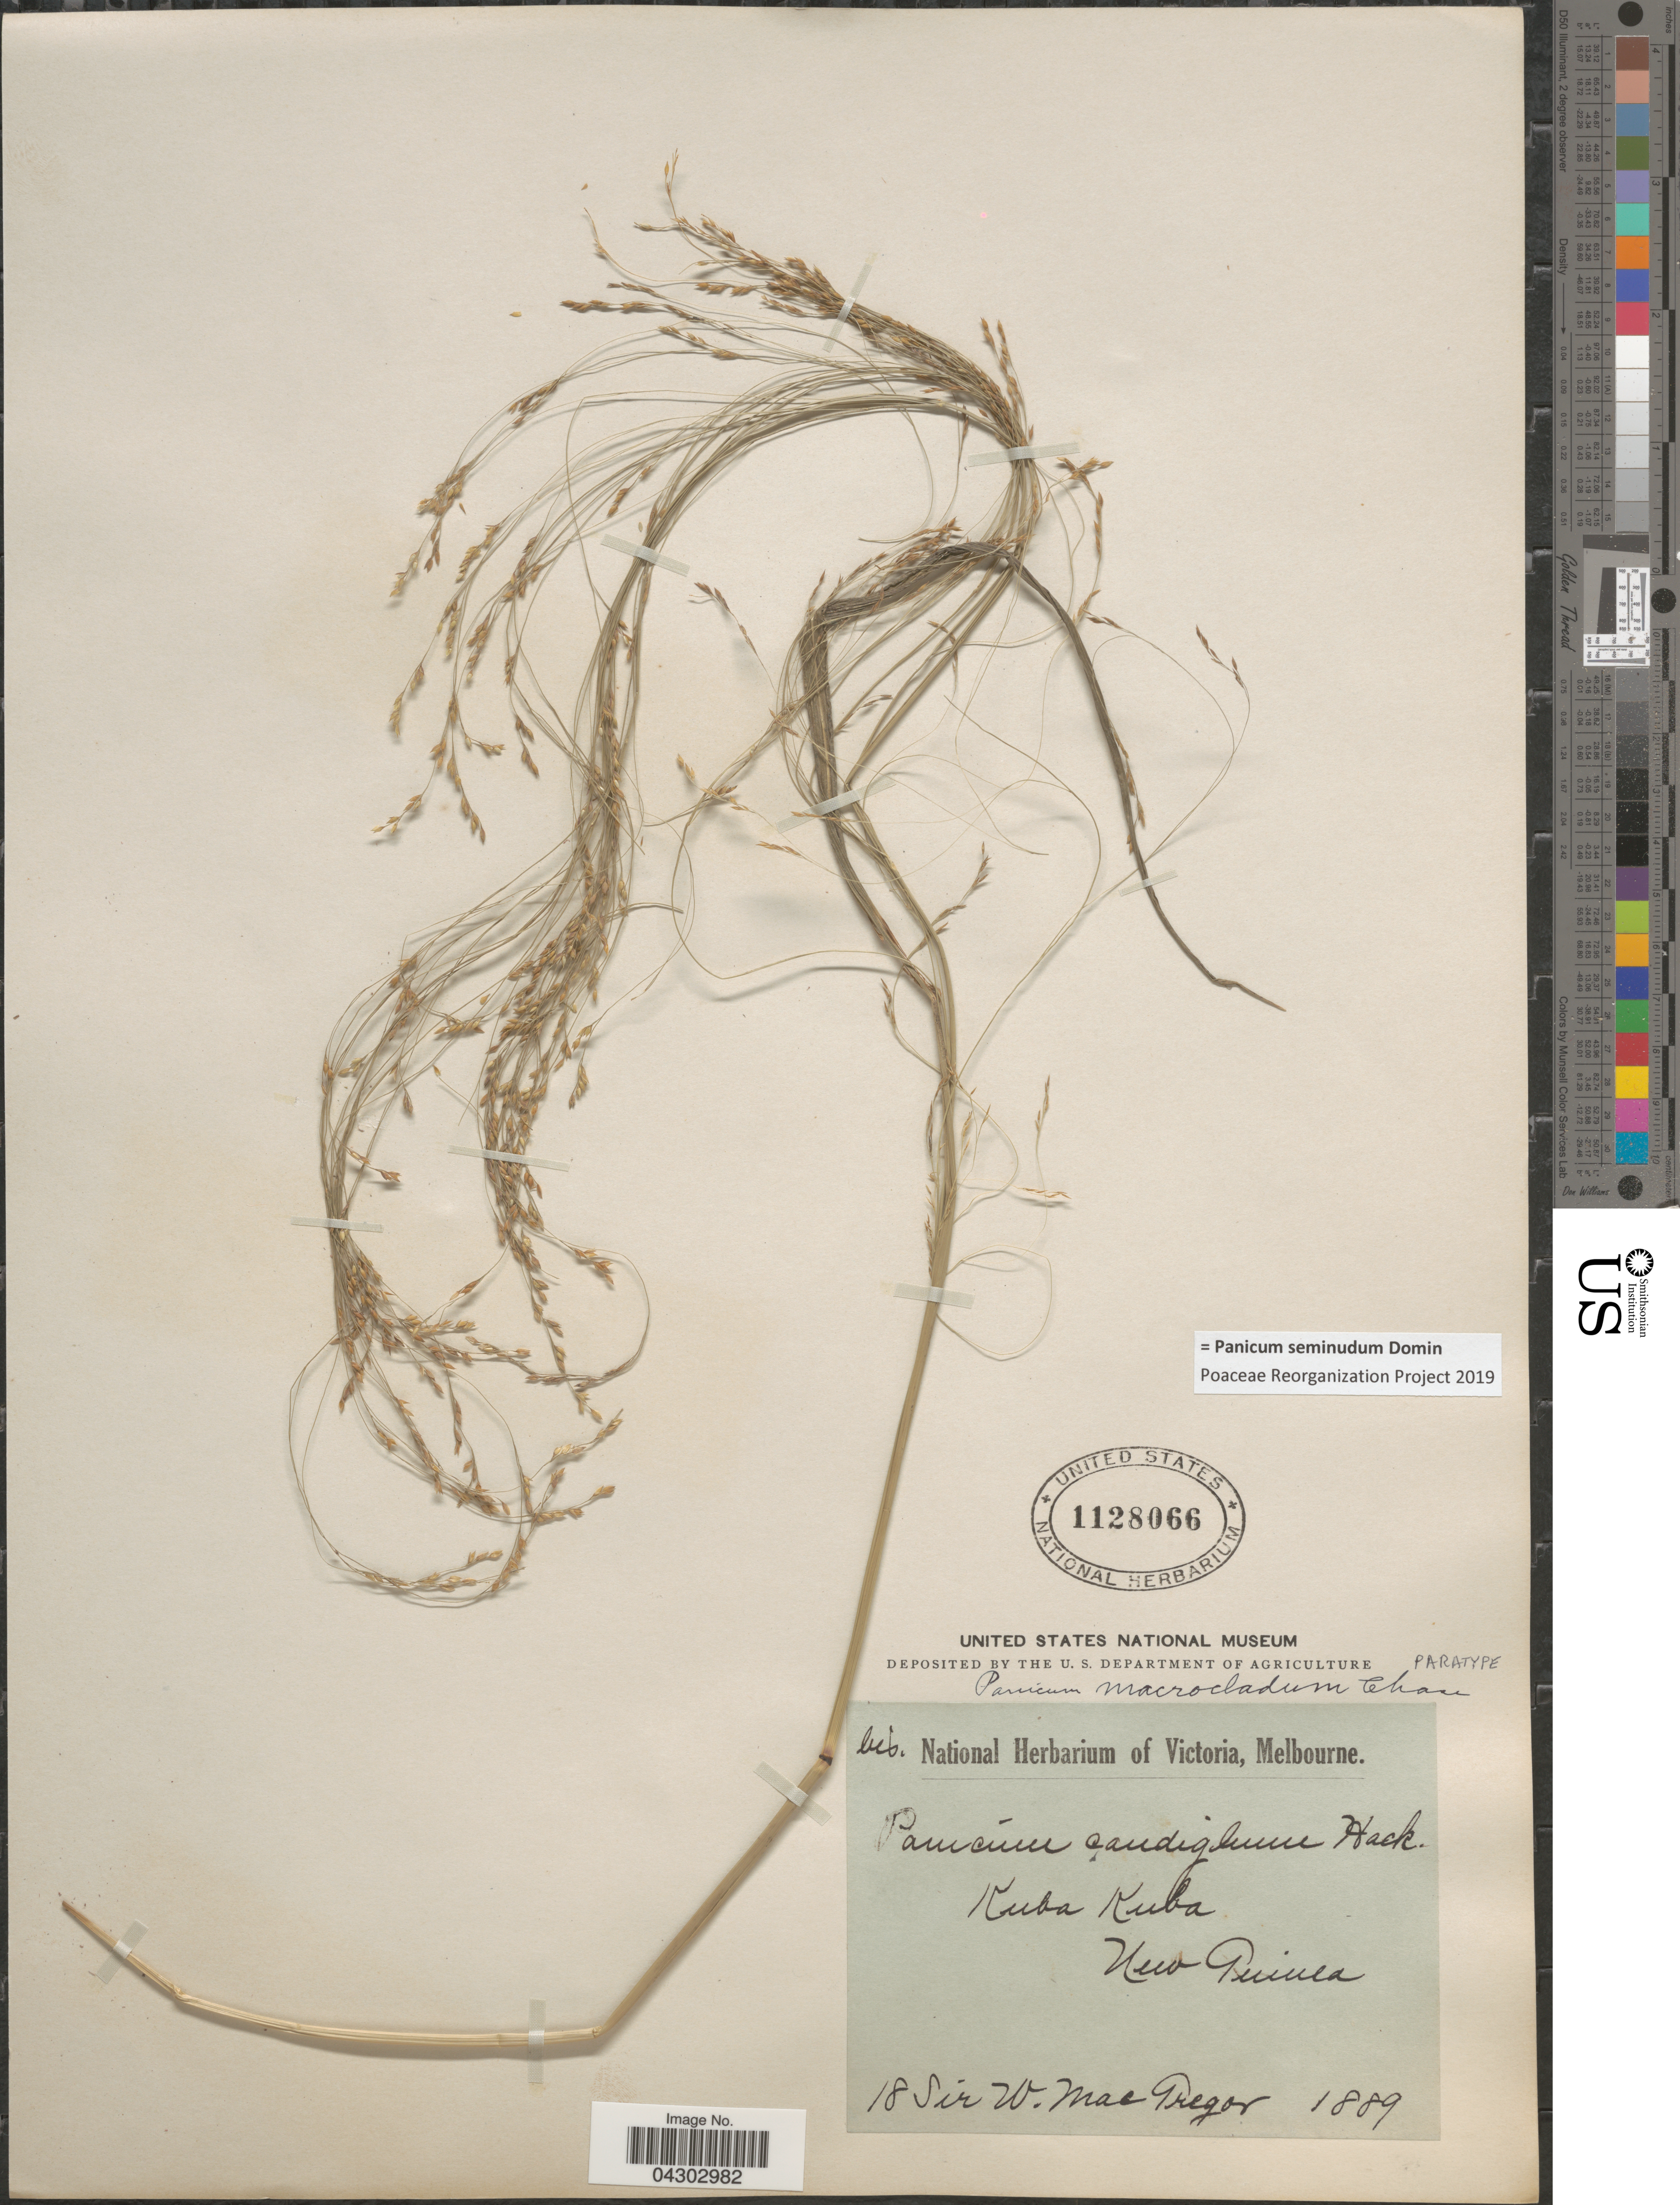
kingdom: Plantae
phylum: Tracheophyta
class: Liliopsida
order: Poales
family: Poaceae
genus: Panicum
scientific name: Panicum seminudum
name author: Domin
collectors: W. Macgregor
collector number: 18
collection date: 1889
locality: Kuba Kuba. New Guinea.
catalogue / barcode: US 1128066